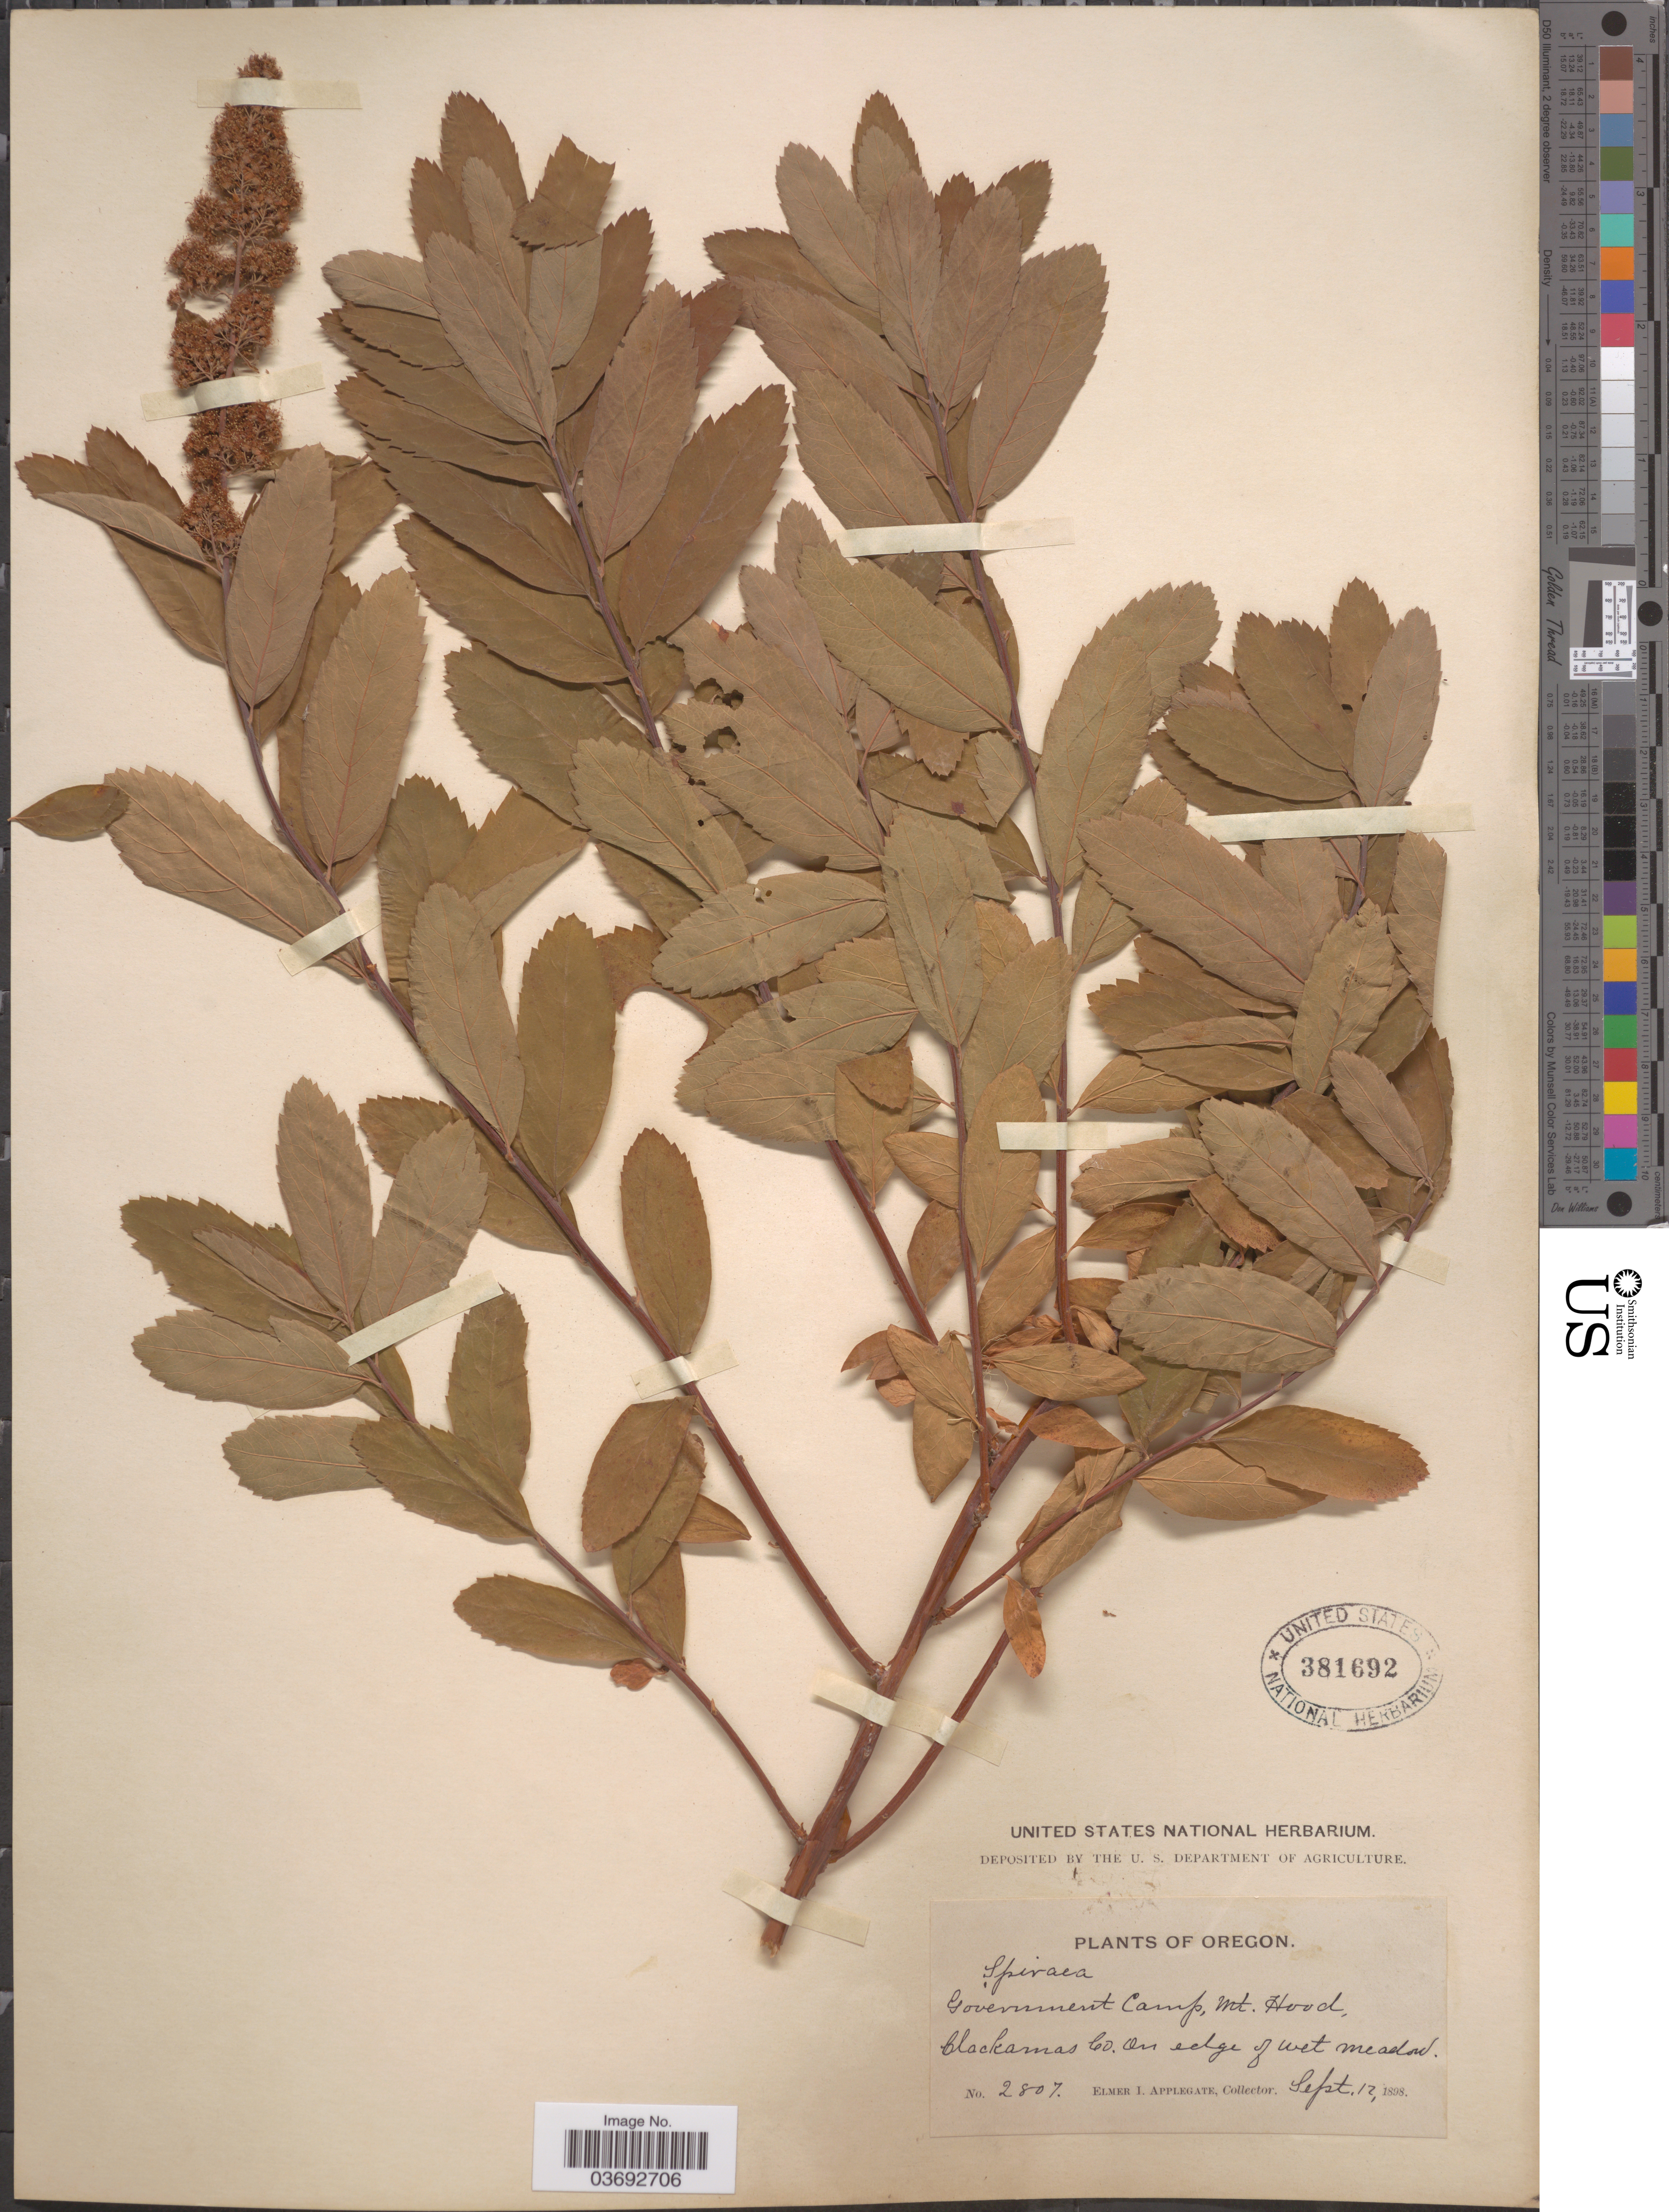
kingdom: Plantae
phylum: Tracheophyta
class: Magnoliopsida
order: Rosales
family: Rosaceae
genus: Spiraea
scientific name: Spiraea menziesii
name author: Hook.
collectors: E. I. Applegate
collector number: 2807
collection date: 1898-09-12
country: United States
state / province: Oregon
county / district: Clackamas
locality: Government Camp, Mt. Hood, Clackamas Co.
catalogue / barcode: US 381692